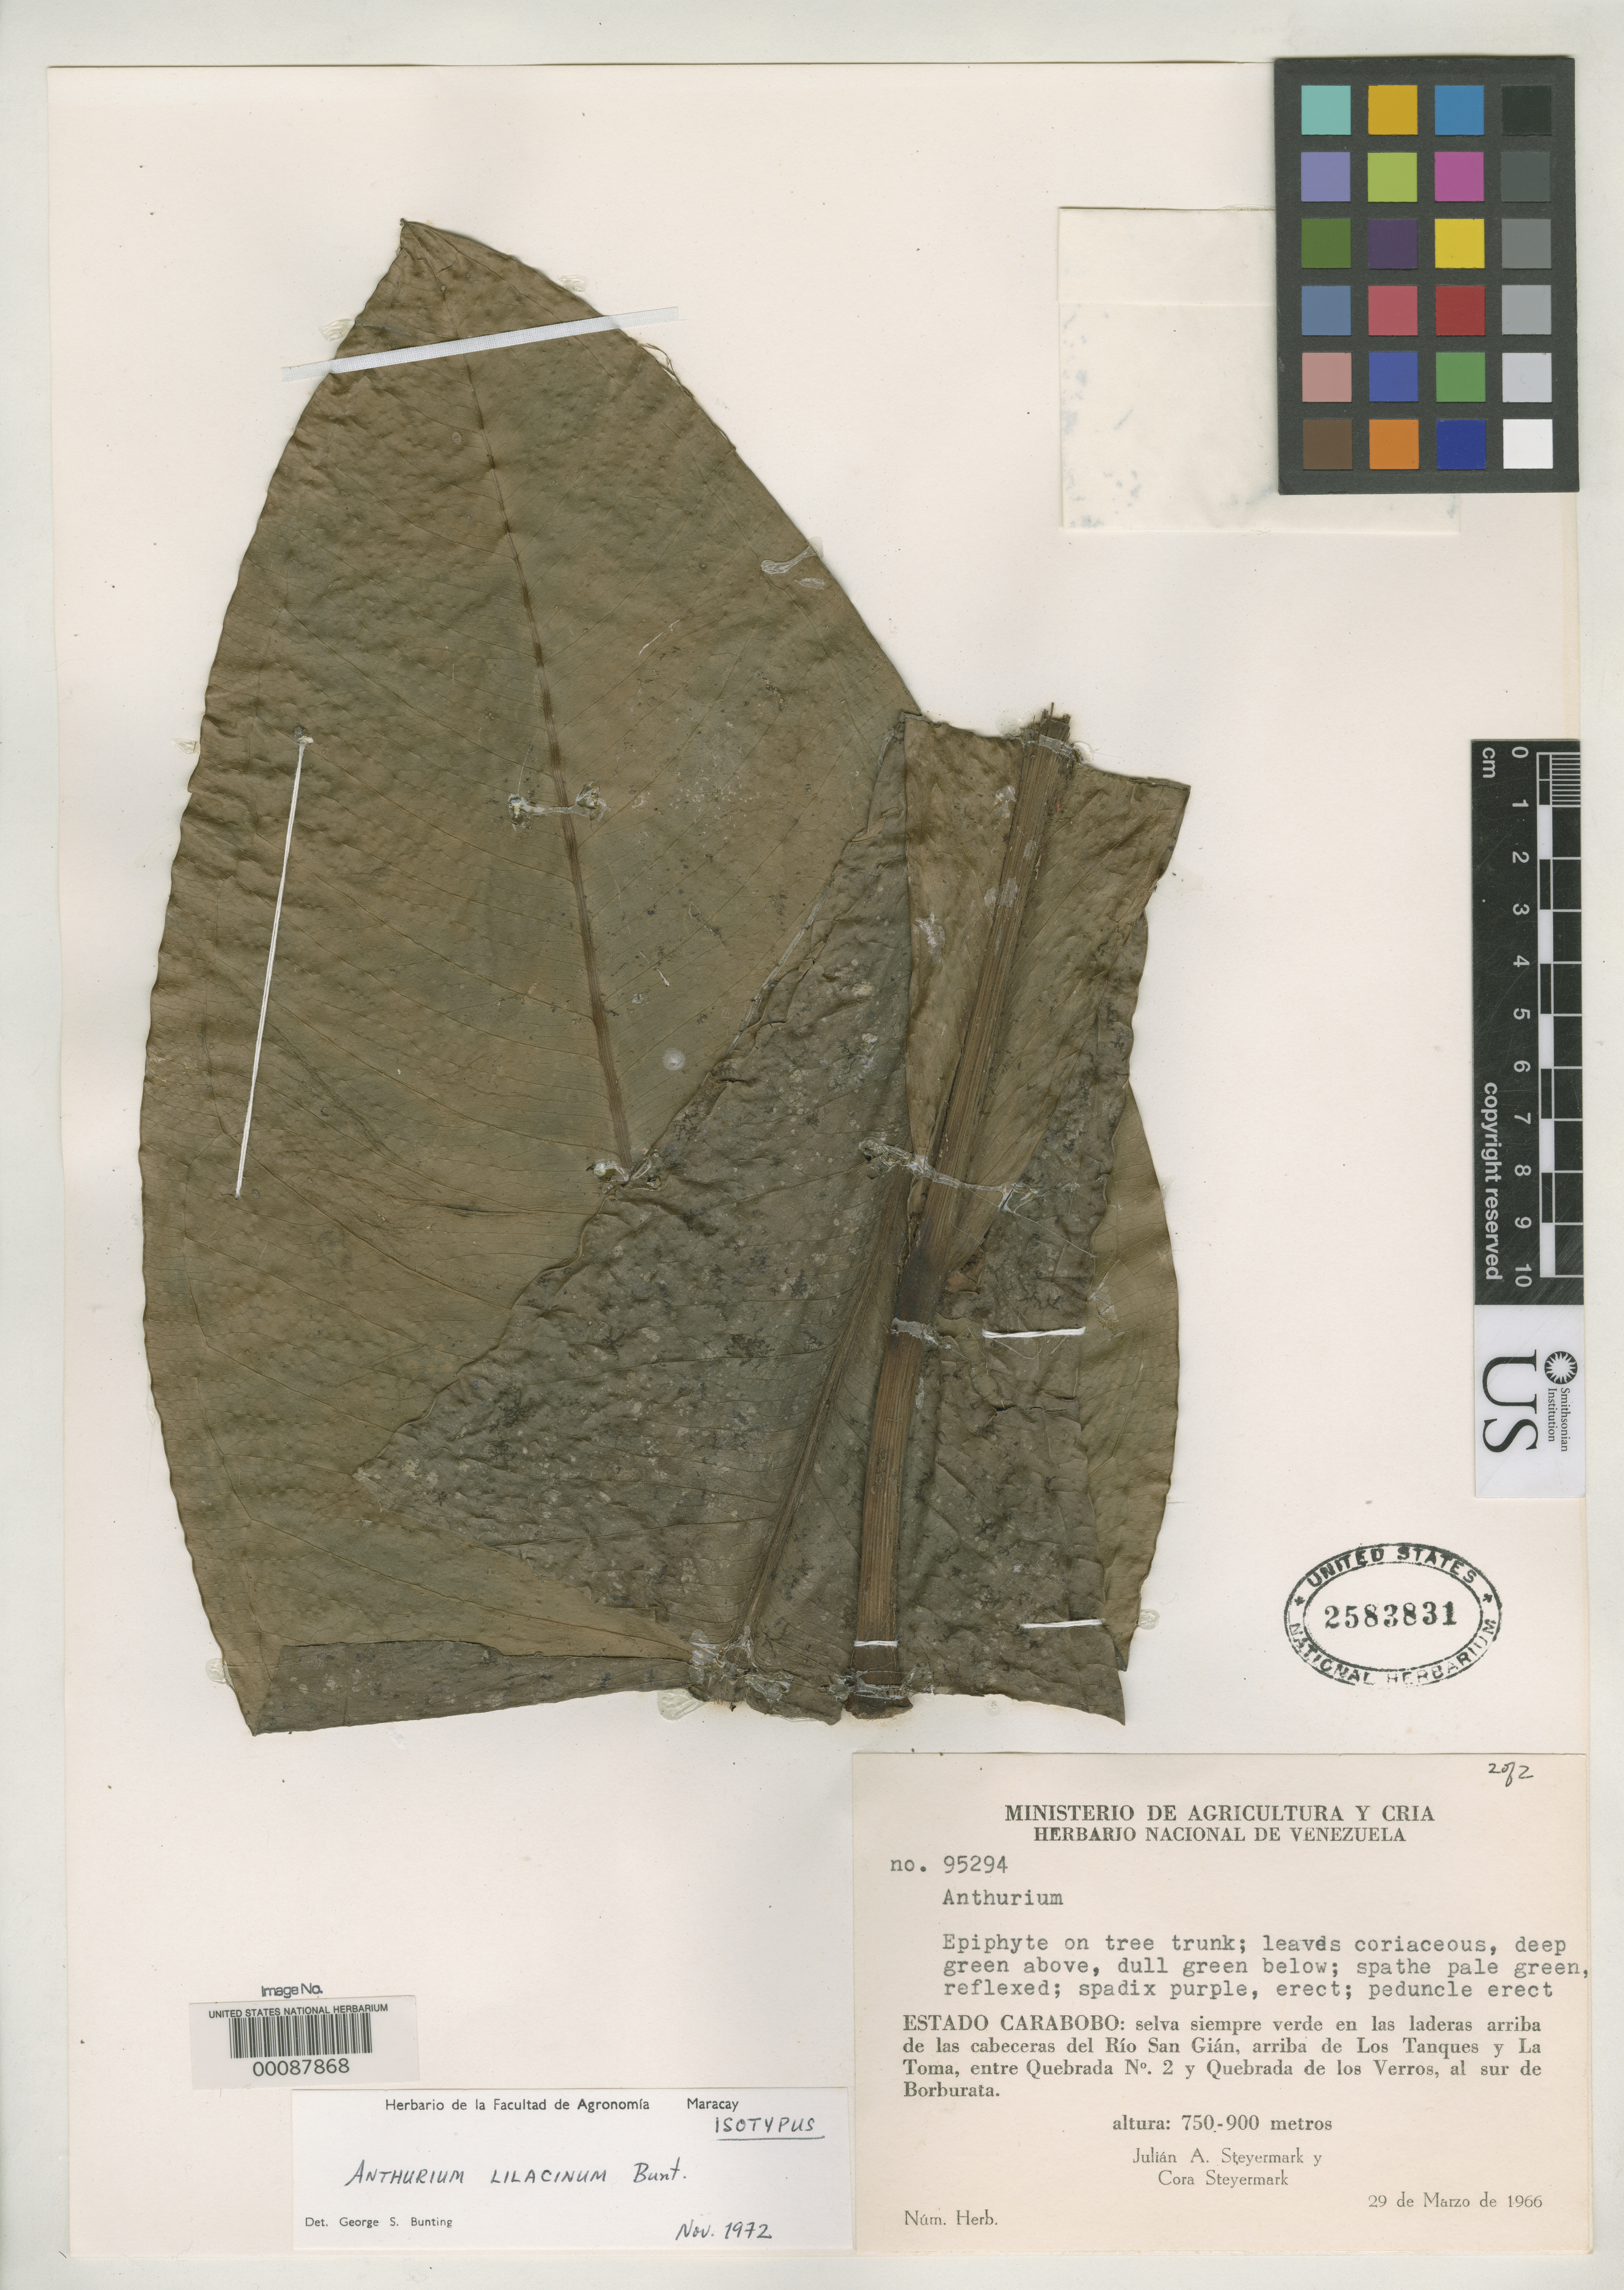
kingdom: Plantae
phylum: Tracheophyta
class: Liliopsida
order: Alismatales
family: Araceae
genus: Anthurium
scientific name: Anthurium lilacinum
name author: G.S. Bunting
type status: Isotype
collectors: J. Steyermark & C. Steyermark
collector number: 95294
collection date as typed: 29 Mar 1966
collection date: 1966-03-29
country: Venezuela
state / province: Carabobo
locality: Selva siempre Verde en las laderas Arriba de las cabeceras del Rio San Gian, Arriba de Los Tanques & La Toma, S of Borburata.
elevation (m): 750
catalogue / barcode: US 2583831